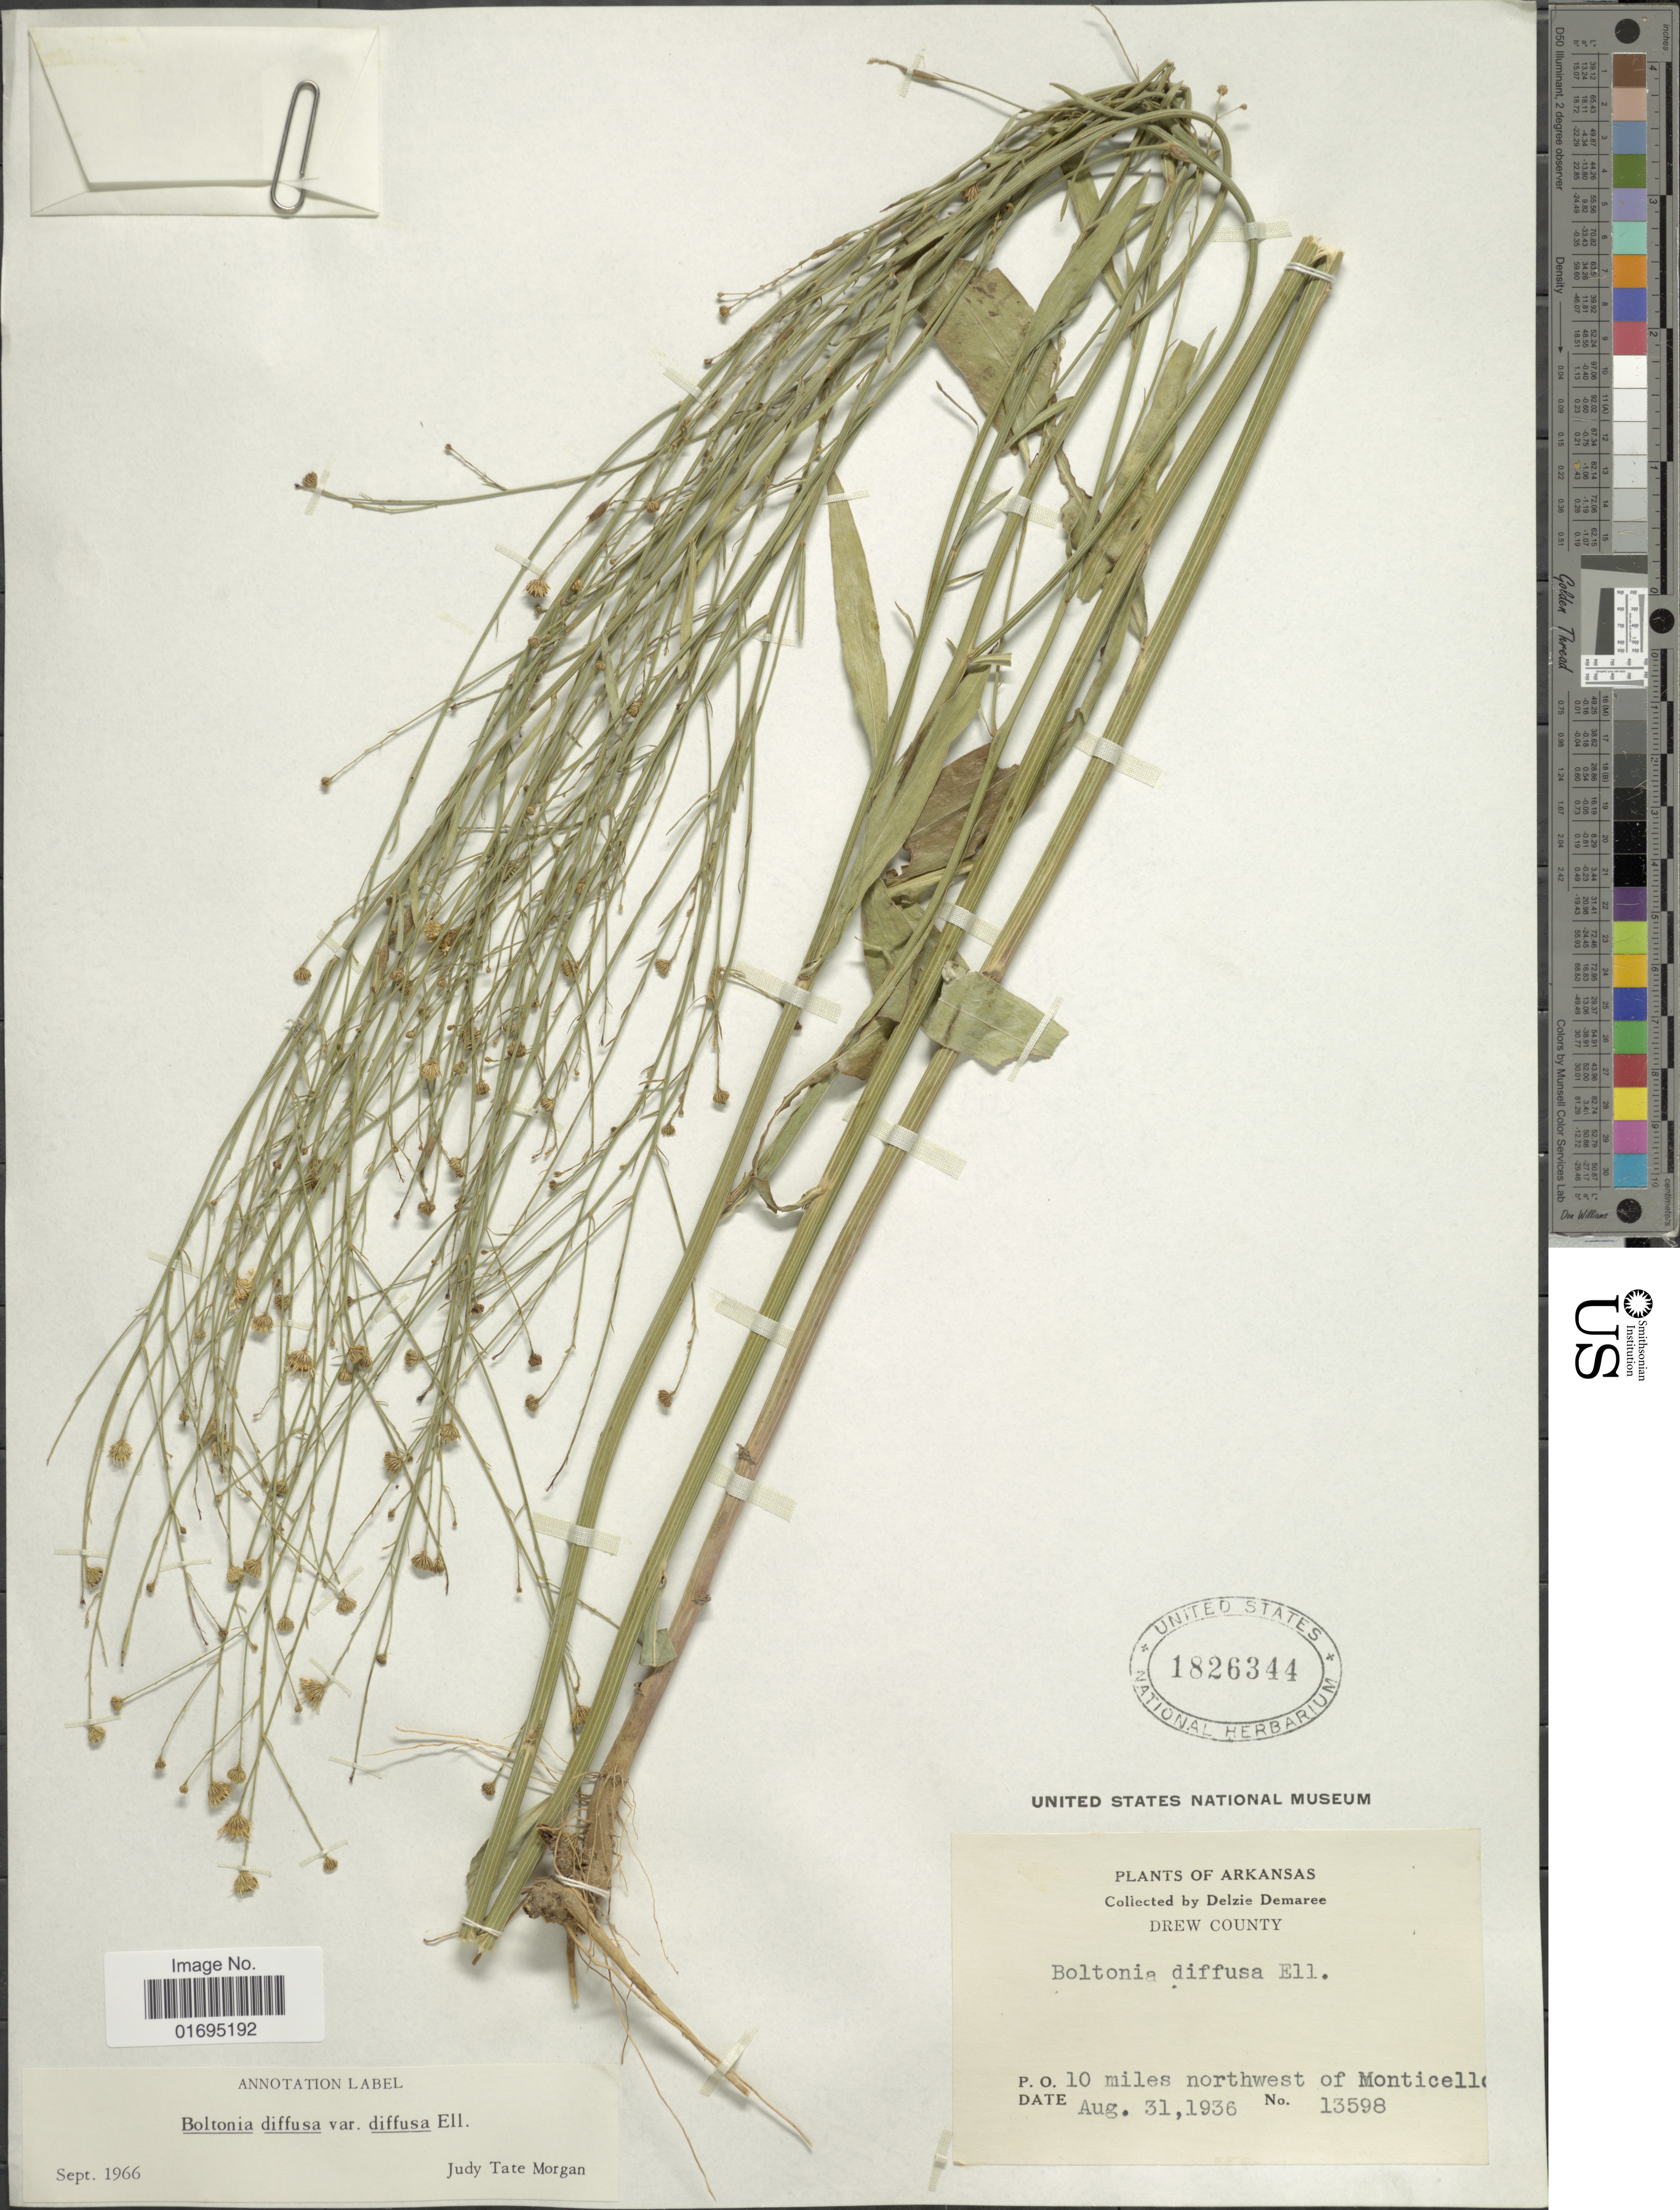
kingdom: Plantae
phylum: Tracheophyta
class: Magnoliopsida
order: Asterales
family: Asteraceae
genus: Boltonia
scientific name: Boltonia diffusa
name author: Elliott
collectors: D. Demaree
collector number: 13598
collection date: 1936-08-31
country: United States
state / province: Arkansas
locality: Drew County, 10 miles northwest of Monticello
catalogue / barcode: US 1826344